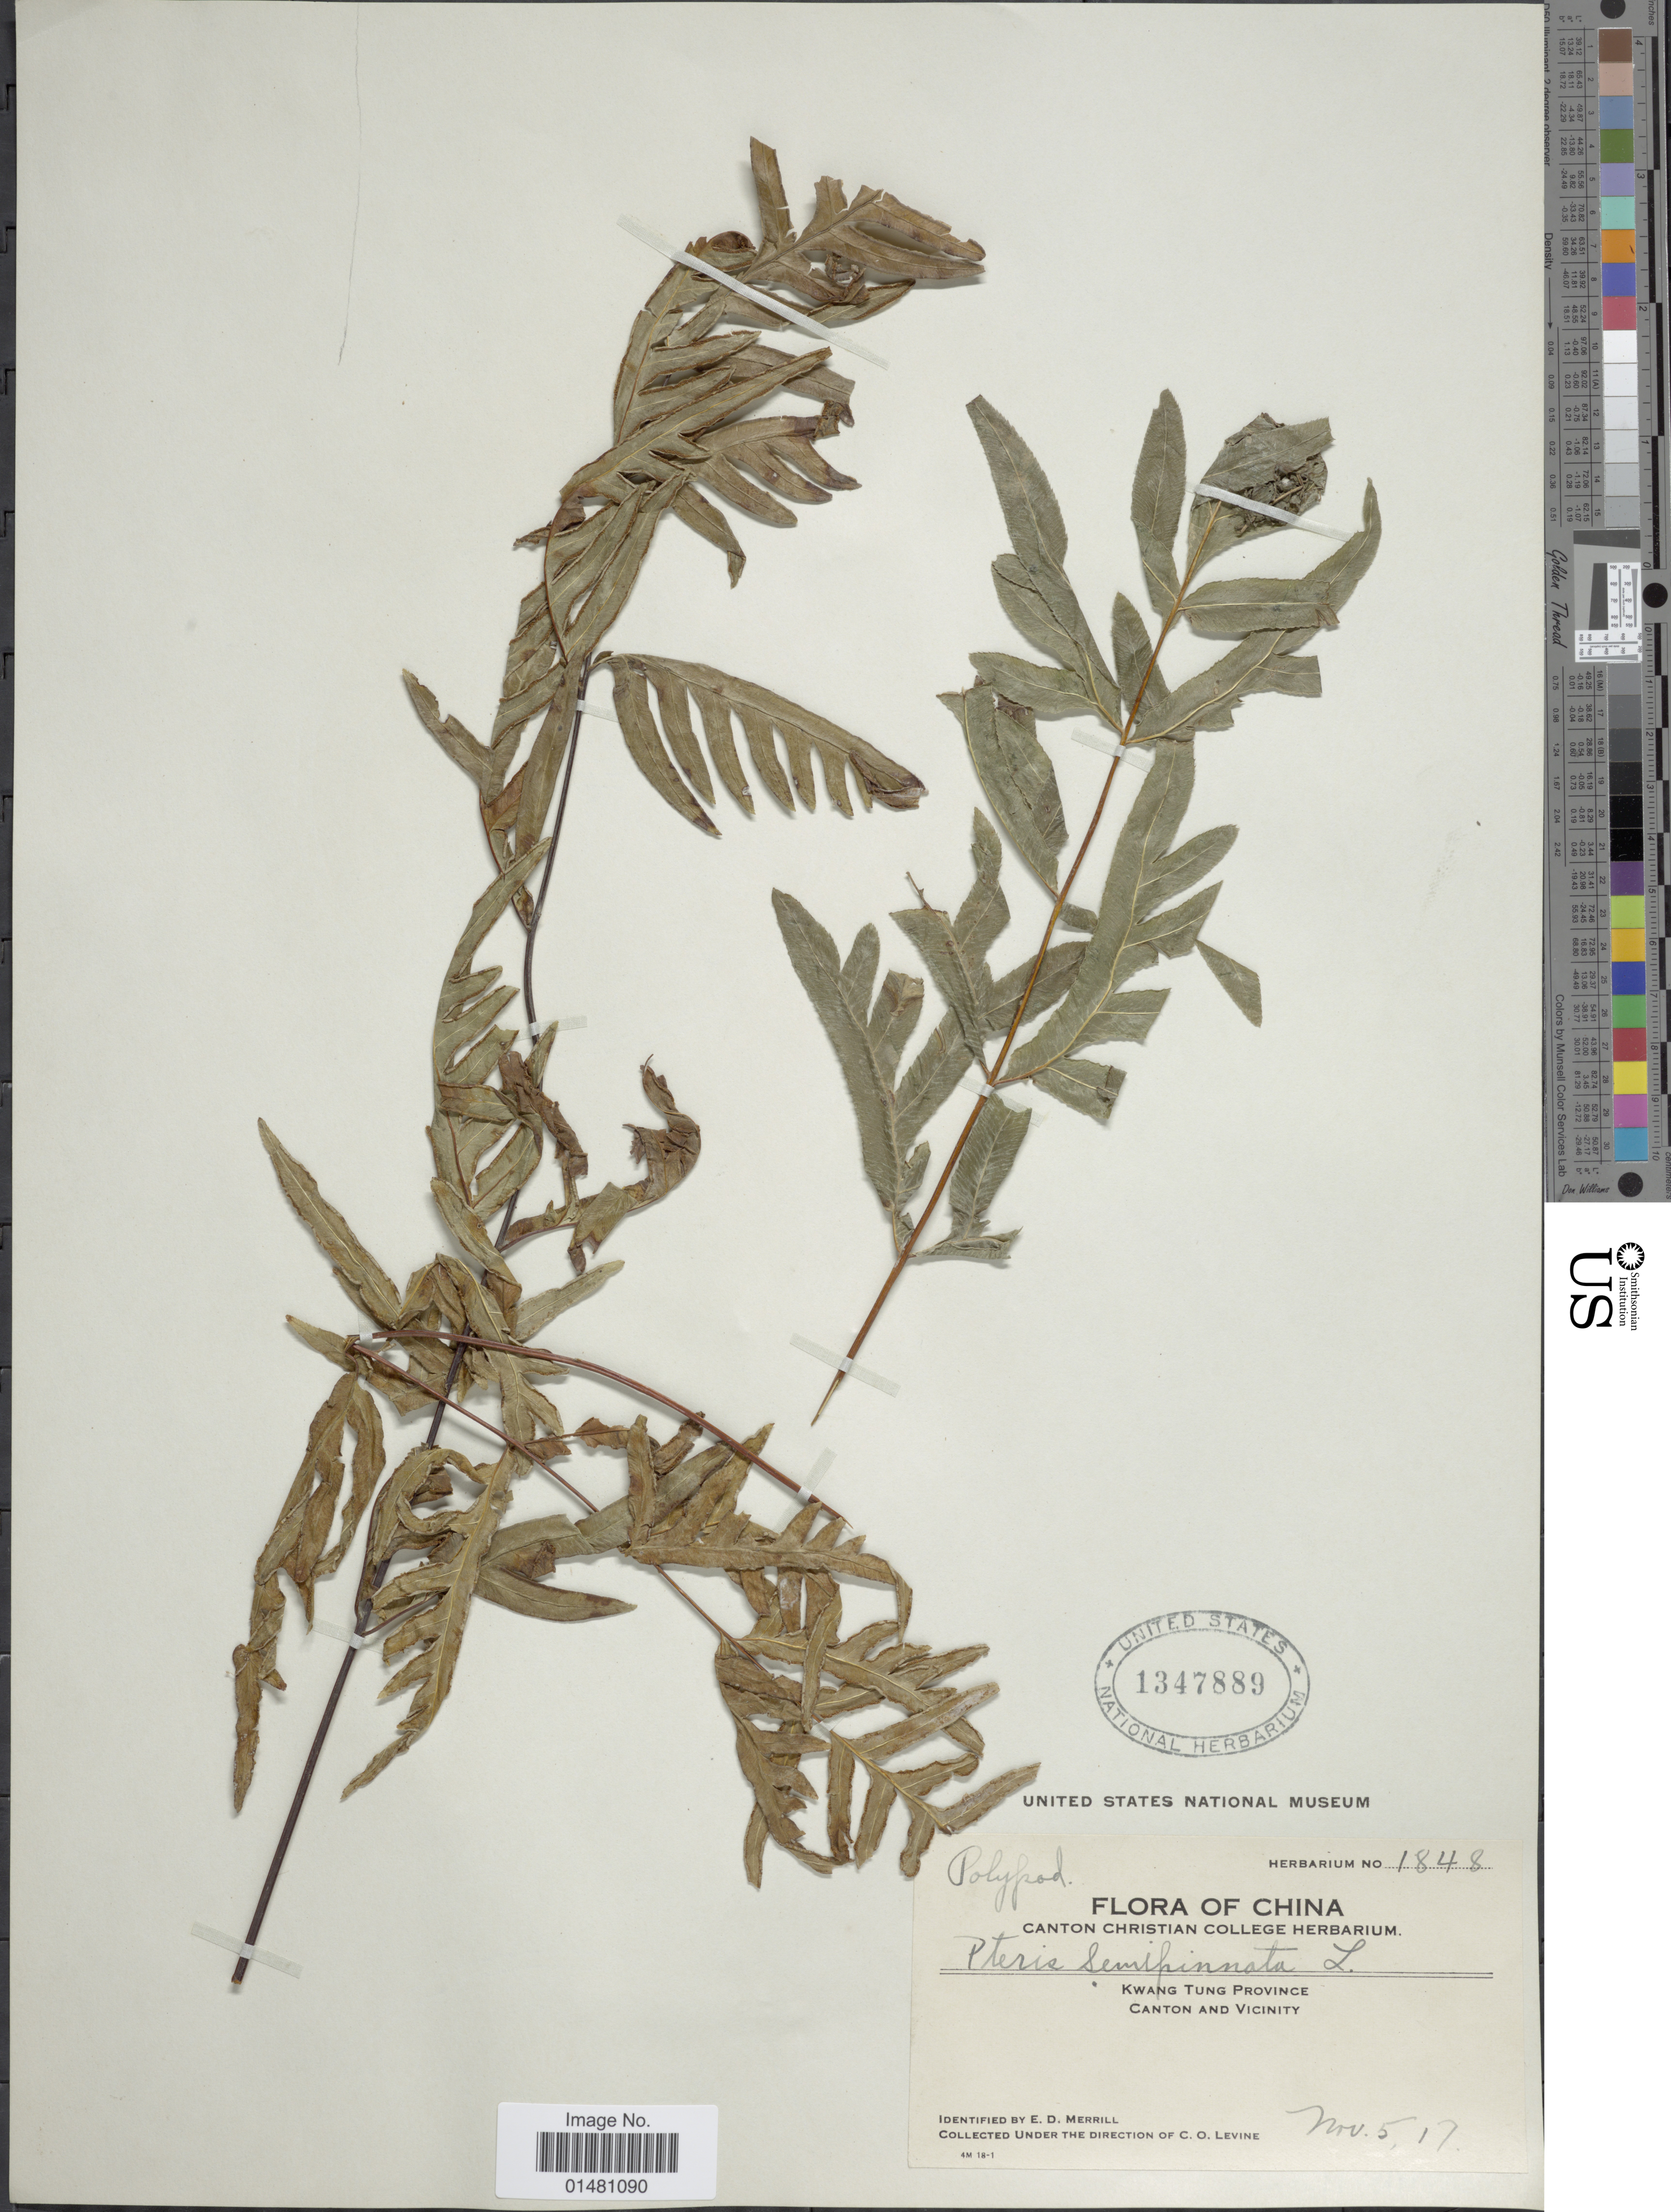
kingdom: Plantae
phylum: Tracheophyta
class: Polypodiopsida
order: Polypodiales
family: Pteridaceae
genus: Pteris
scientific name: Pteris semipinnata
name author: L.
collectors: C. O. Levine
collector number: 1848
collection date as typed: Transcribed d/m/y: 5/11/17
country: China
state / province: Guangdong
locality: Kwang Tung Province, Canton and vicinity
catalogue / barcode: US 1347889